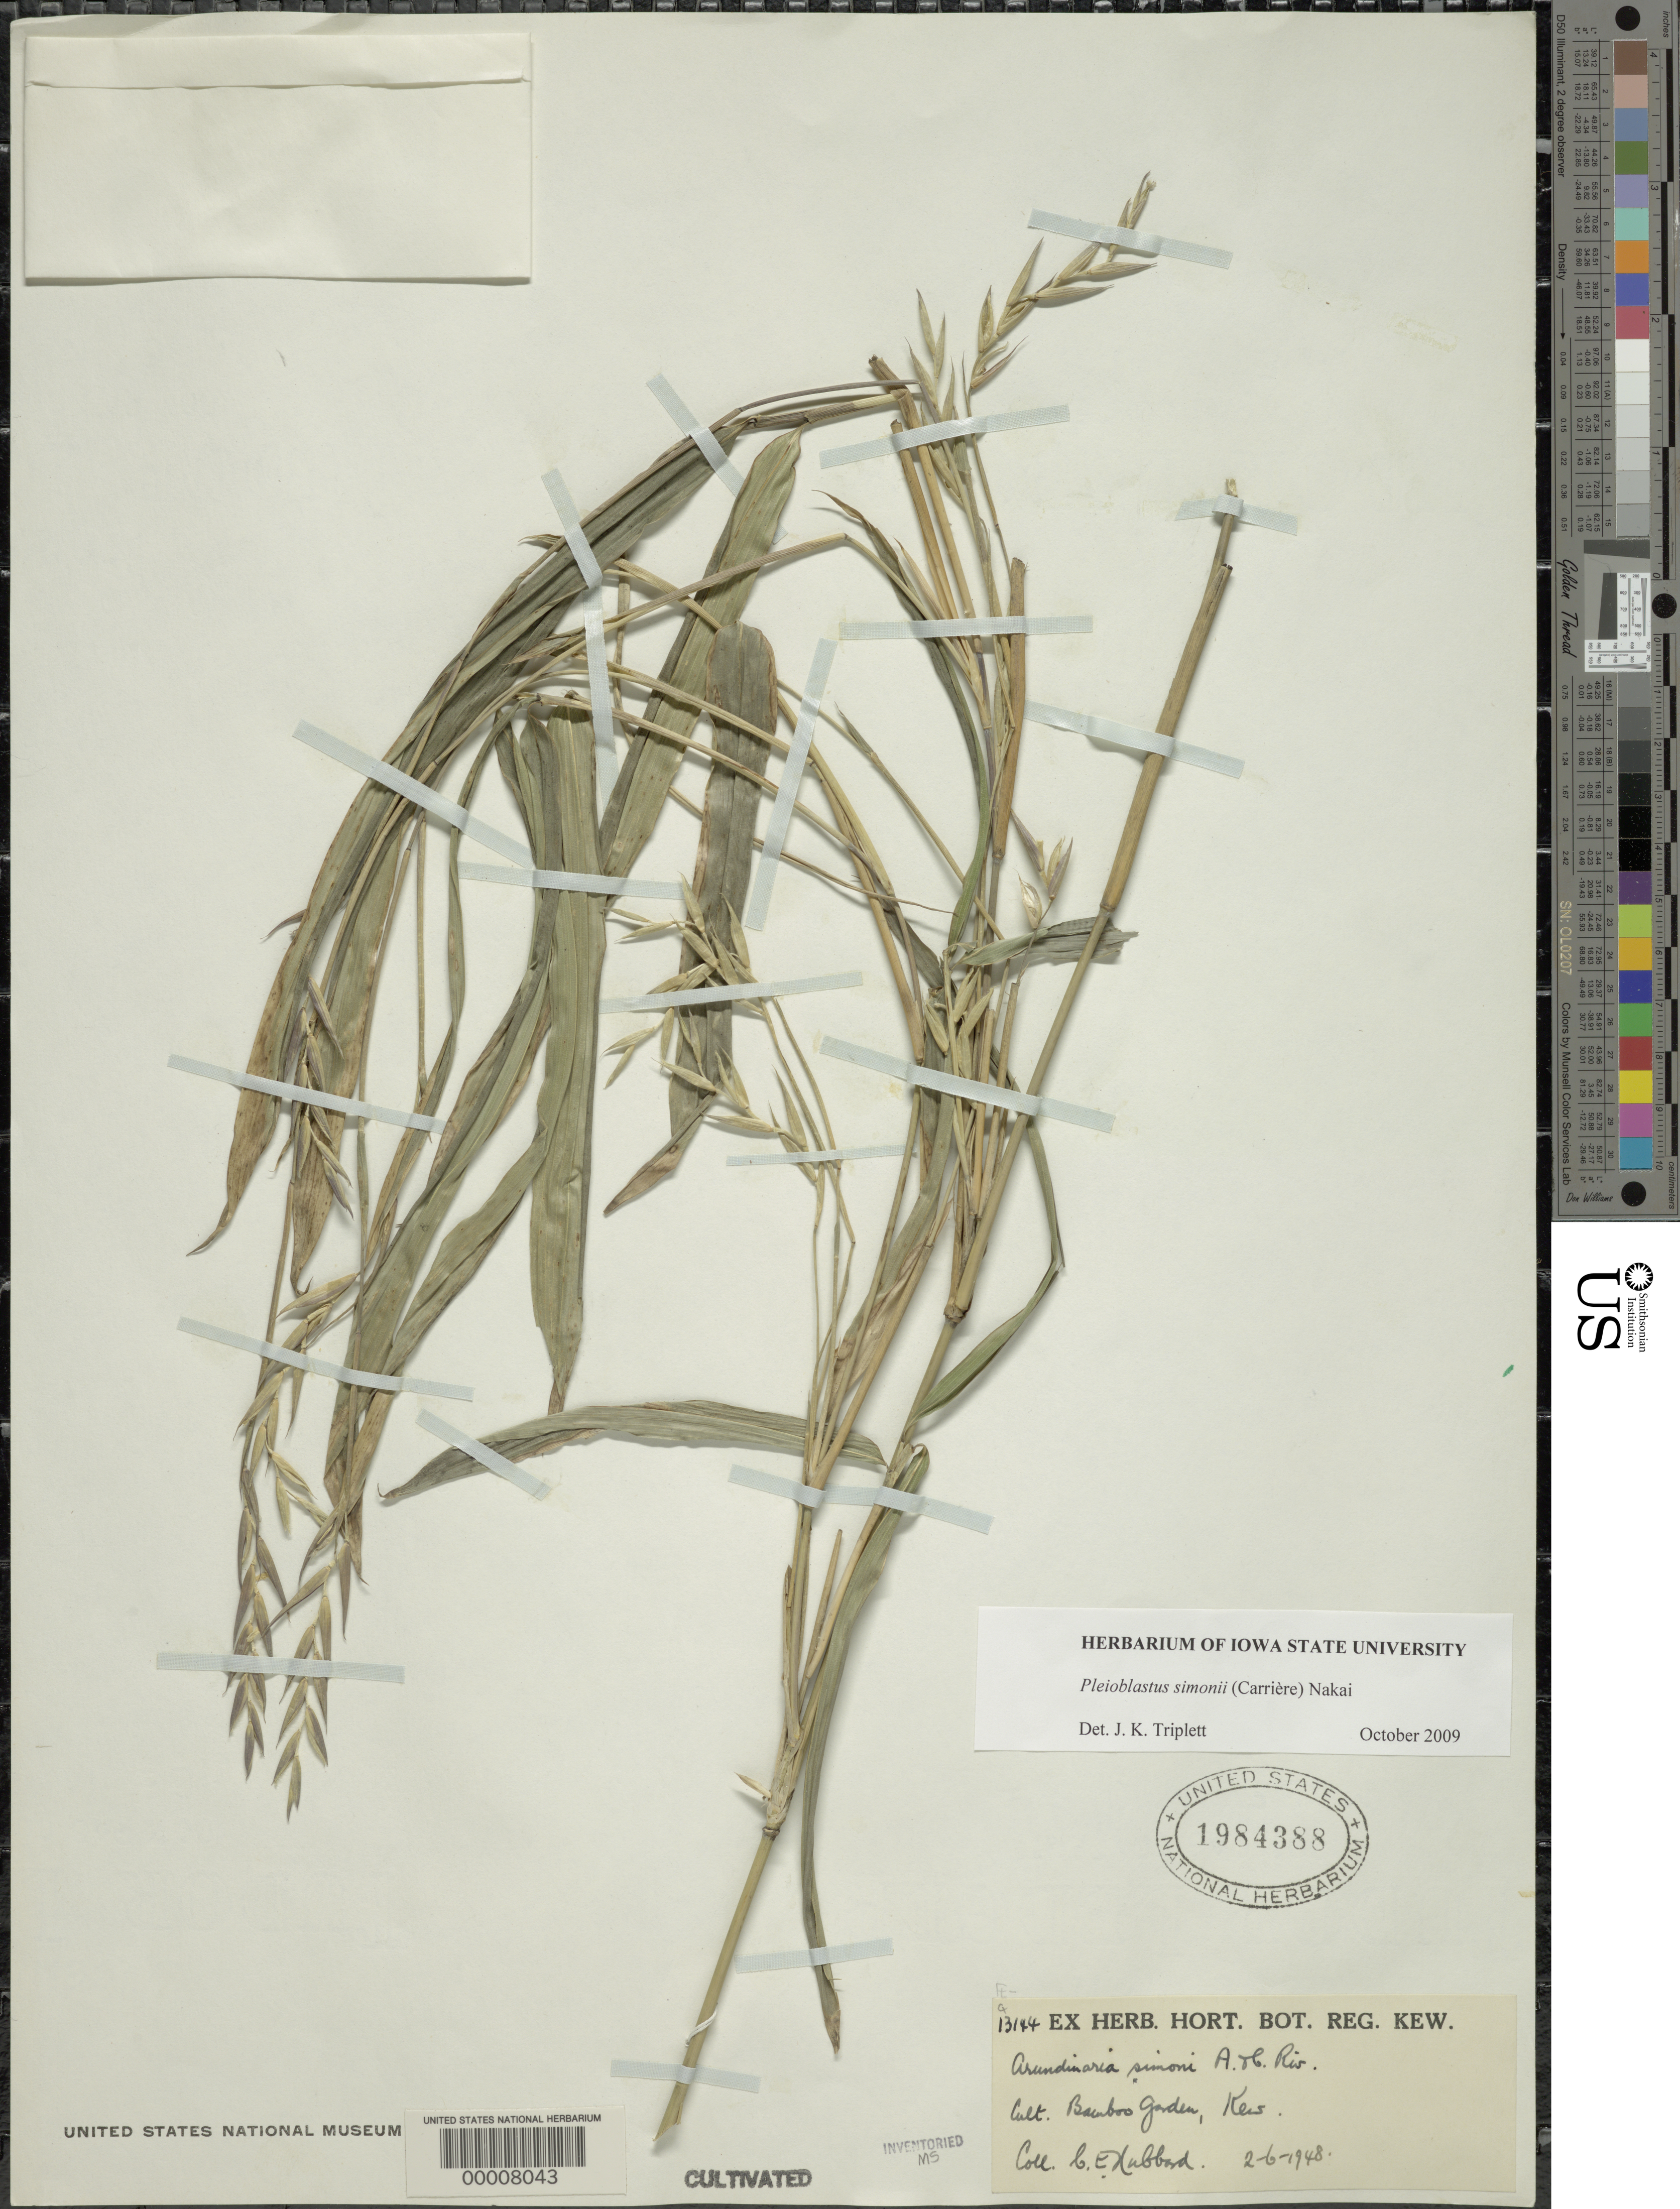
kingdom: Plantae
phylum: Tracheophyta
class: Liliopsida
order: Poales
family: Poaceae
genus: Pleioblastus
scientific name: Pleioblastus simonii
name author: (Carrière) Nakai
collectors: C. E. Hubbard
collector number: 13144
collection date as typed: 02 Jun 1948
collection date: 1948-06-02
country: United Kingdom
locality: Royal botanical gardens-kew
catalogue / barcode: US 1984388